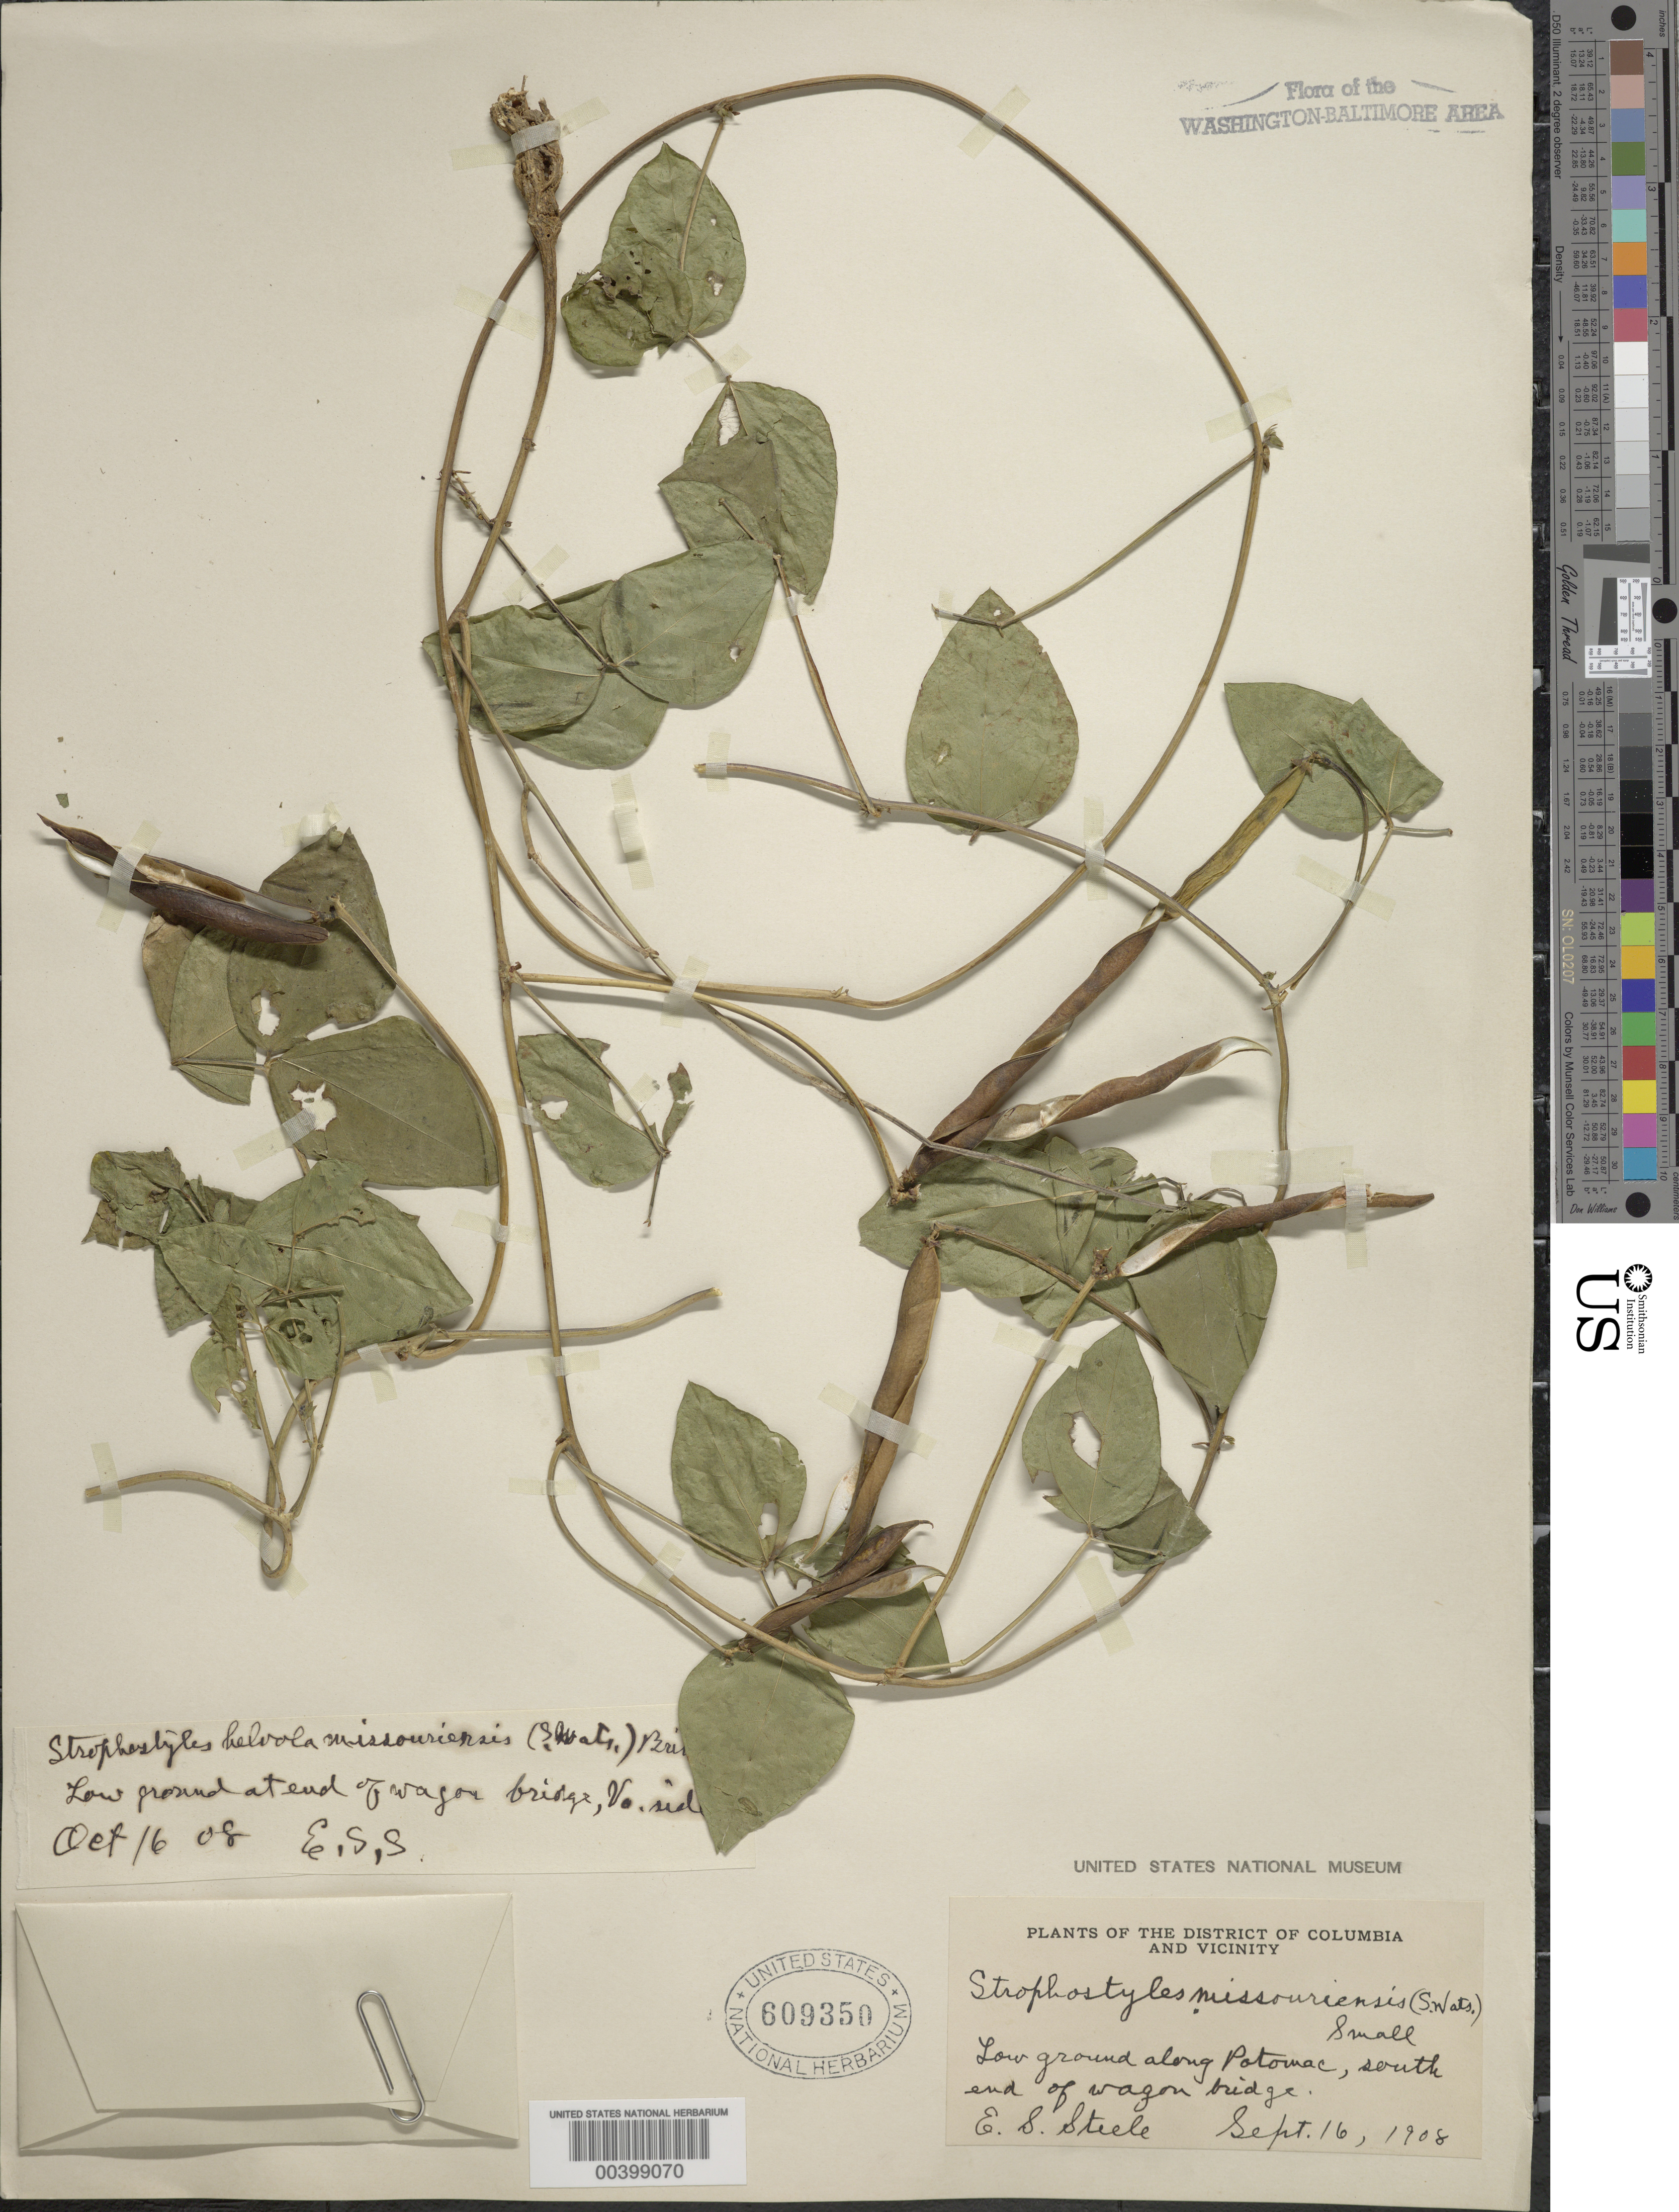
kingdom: Plantae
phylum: Tracheophyta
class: Magnoliopsida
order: Fabales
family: Fabaceae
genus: Strophostyles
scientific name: Strophostyles helvola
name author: (L.) Elliott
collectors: E. Steele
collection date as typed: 16 Sep 1908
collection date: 1908-09-16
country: United States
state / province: Virginia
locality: Potomac Banks, Wagon Bridge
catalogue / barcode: US 609350